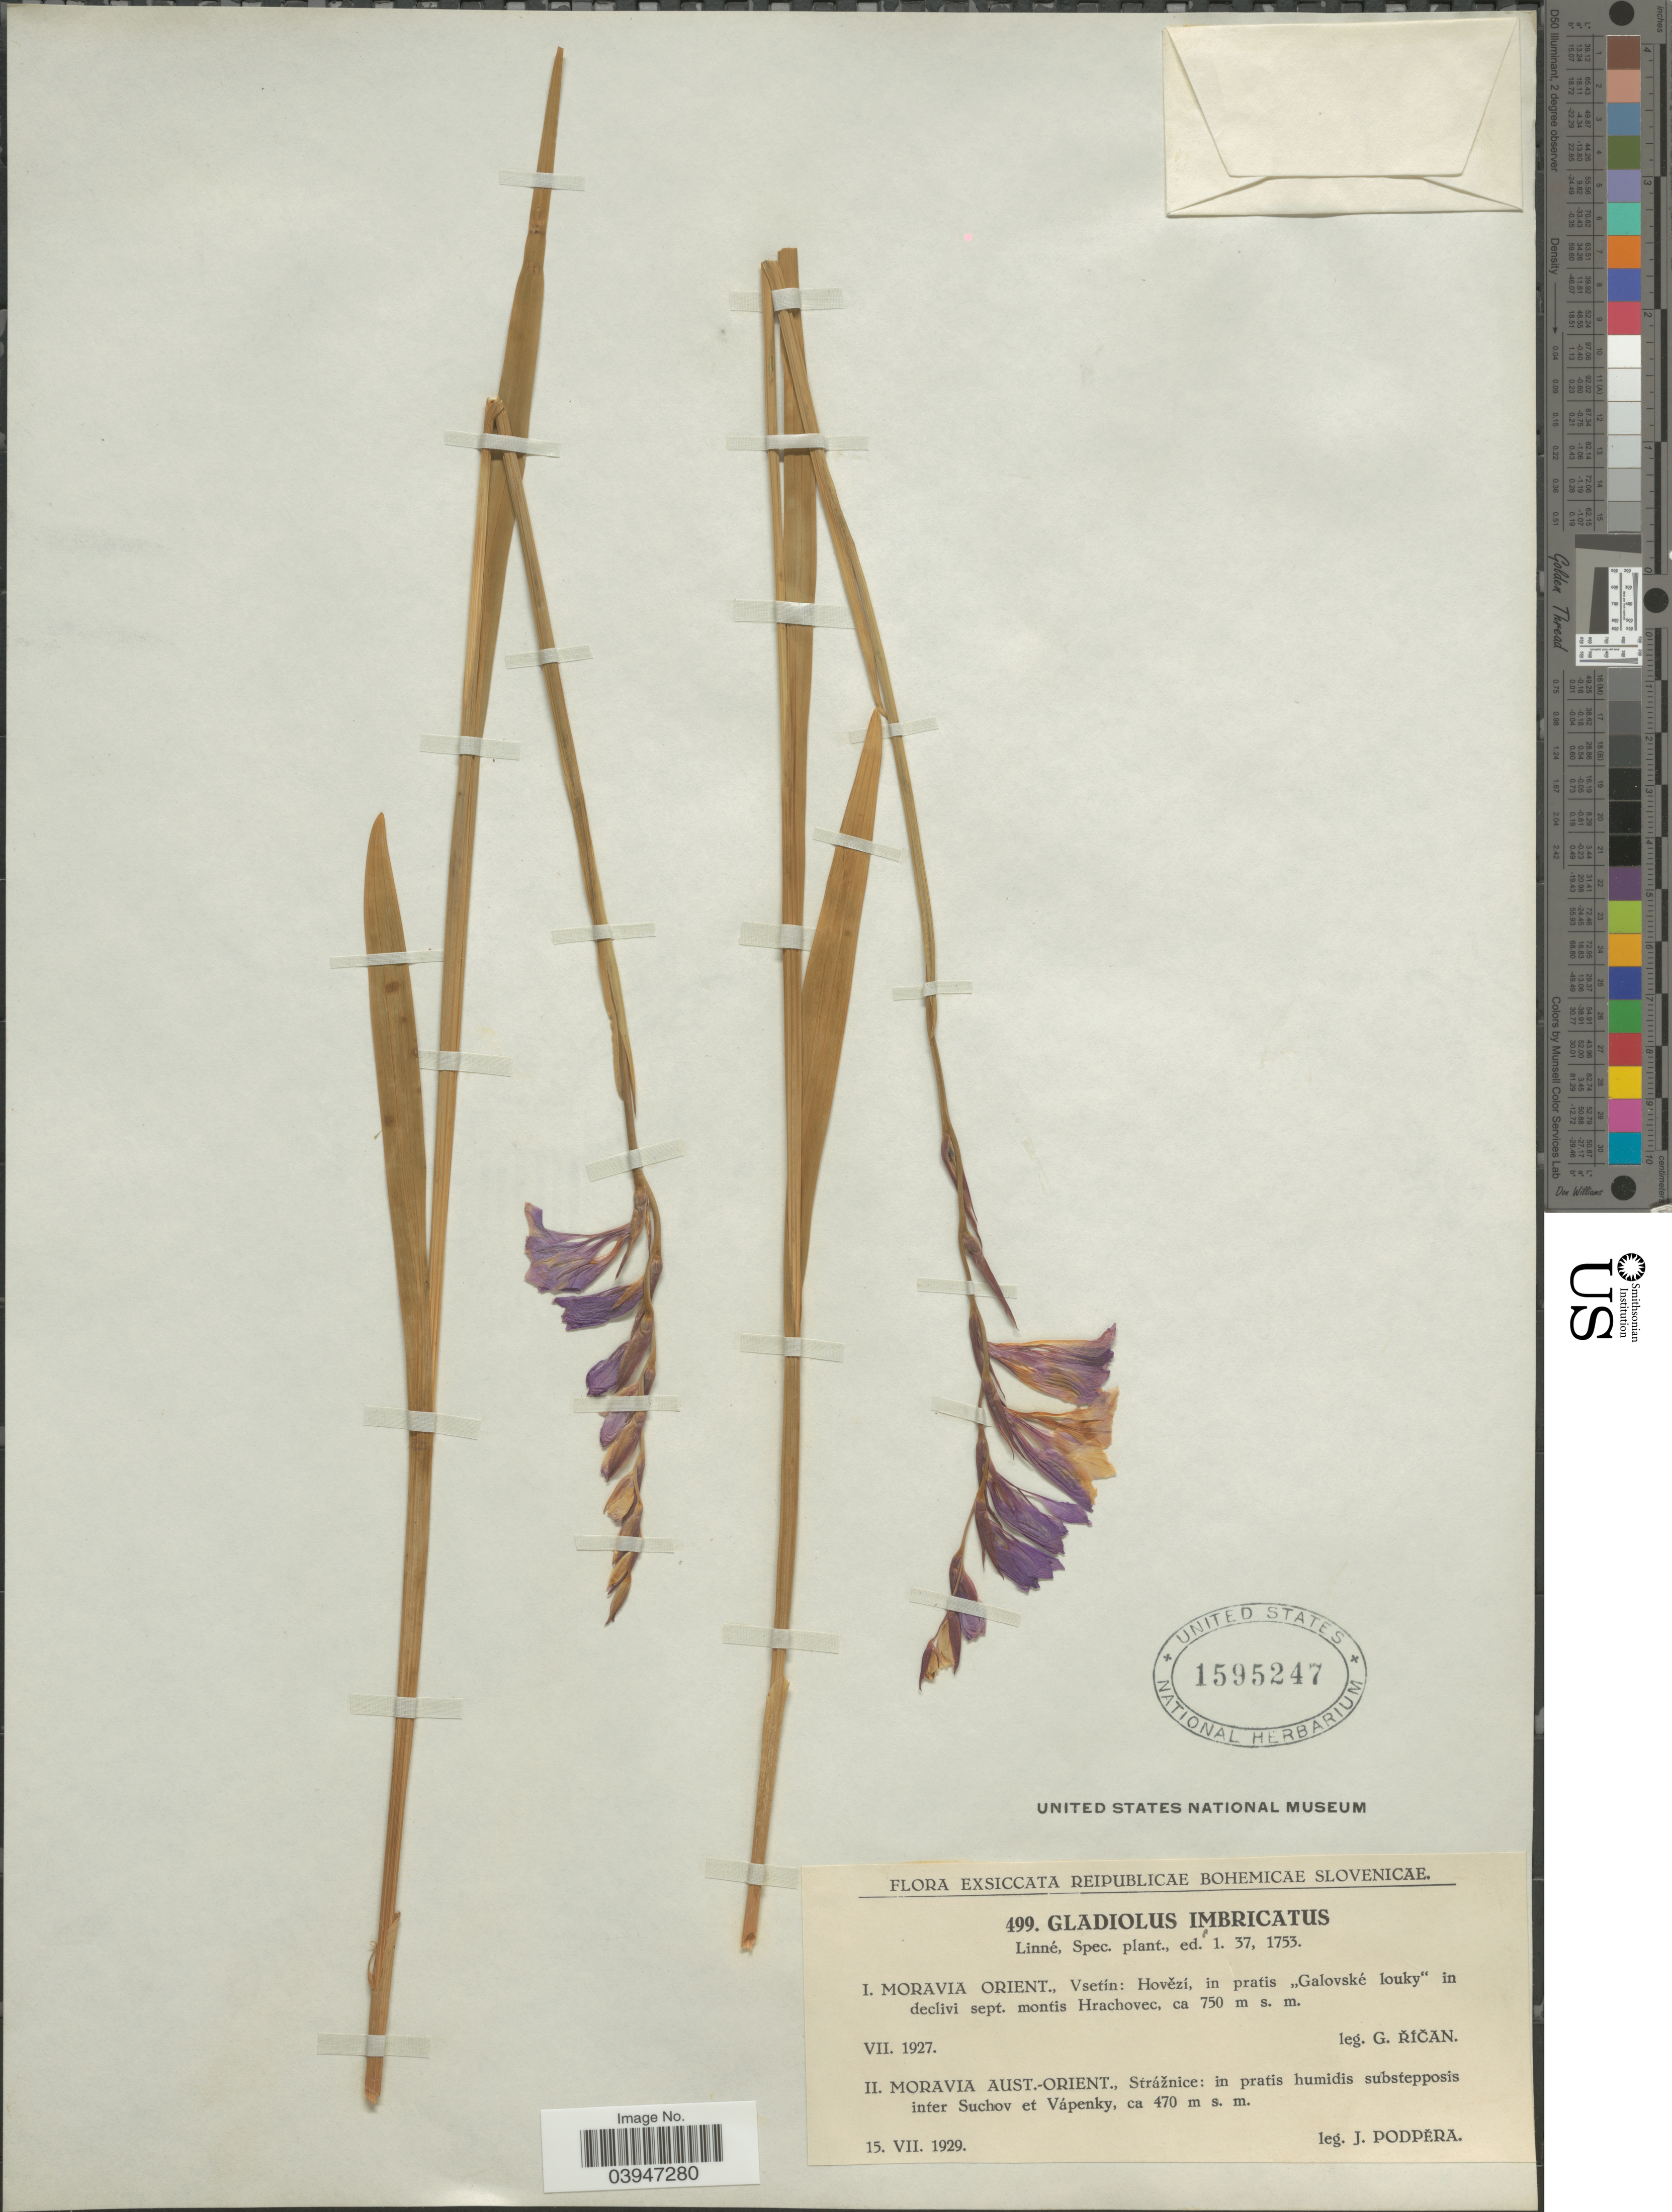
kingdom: Plantae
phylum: Tracheophyta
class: Liliopsida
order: Asparagales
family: Iridaceae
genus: Gladiolus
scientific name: Gladiolus imbricatus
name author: L.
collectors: G. Rican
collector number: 499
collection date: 1927-07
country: Czechia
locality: Reipublicae Bohemicae Slovenicae. Moravia Orient., Vsetín: Hovĕzi, in pratis "Galovské louky" in declivi sept, montis Hrachovec.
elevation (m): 750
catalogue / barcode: US 1595247